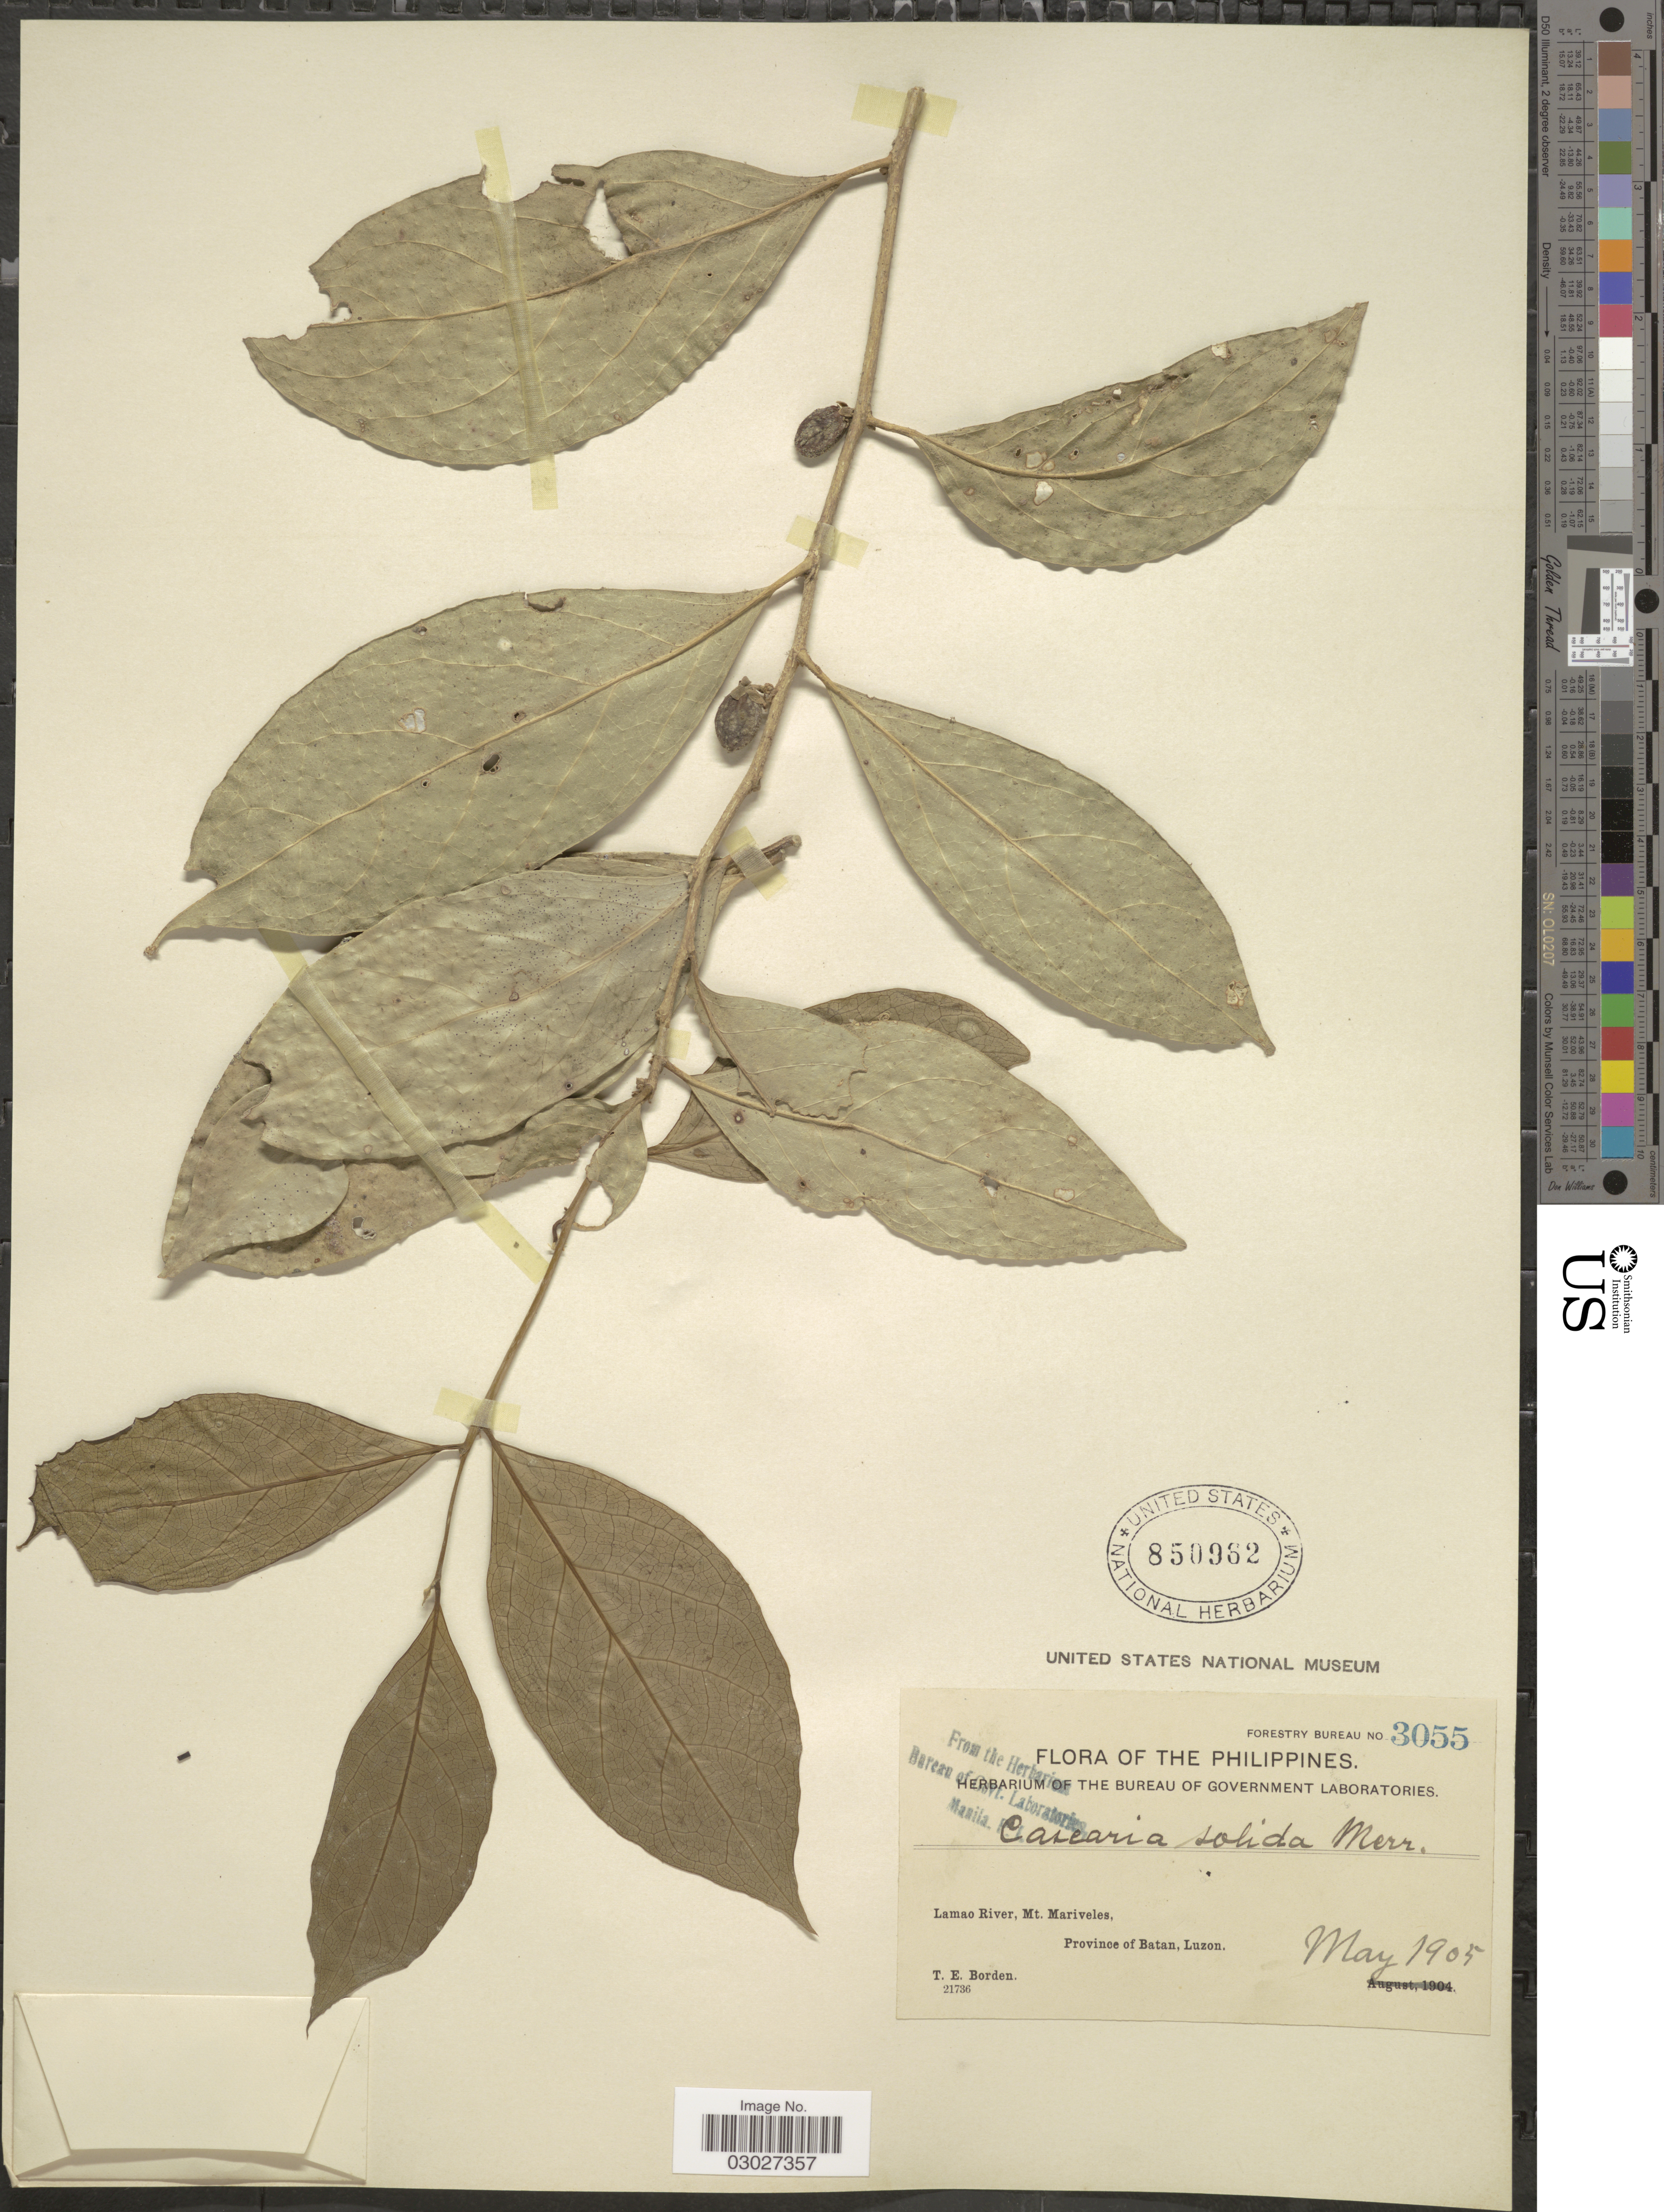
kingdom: Plantae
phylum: Tracheophyta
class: Magnoliopsida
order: Malpighiales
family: Salicaceae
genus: Casearia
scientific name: Casearia trivalvis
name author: (Blanco) Merr.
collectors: T. E. Borden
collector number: Forestry Bureau 3055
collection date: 1905-05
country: Philippines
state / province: Cagayan Valley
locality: Lamao River, Mt. Mariveles, Province of Batan, Luzon.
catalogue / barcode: US 850962